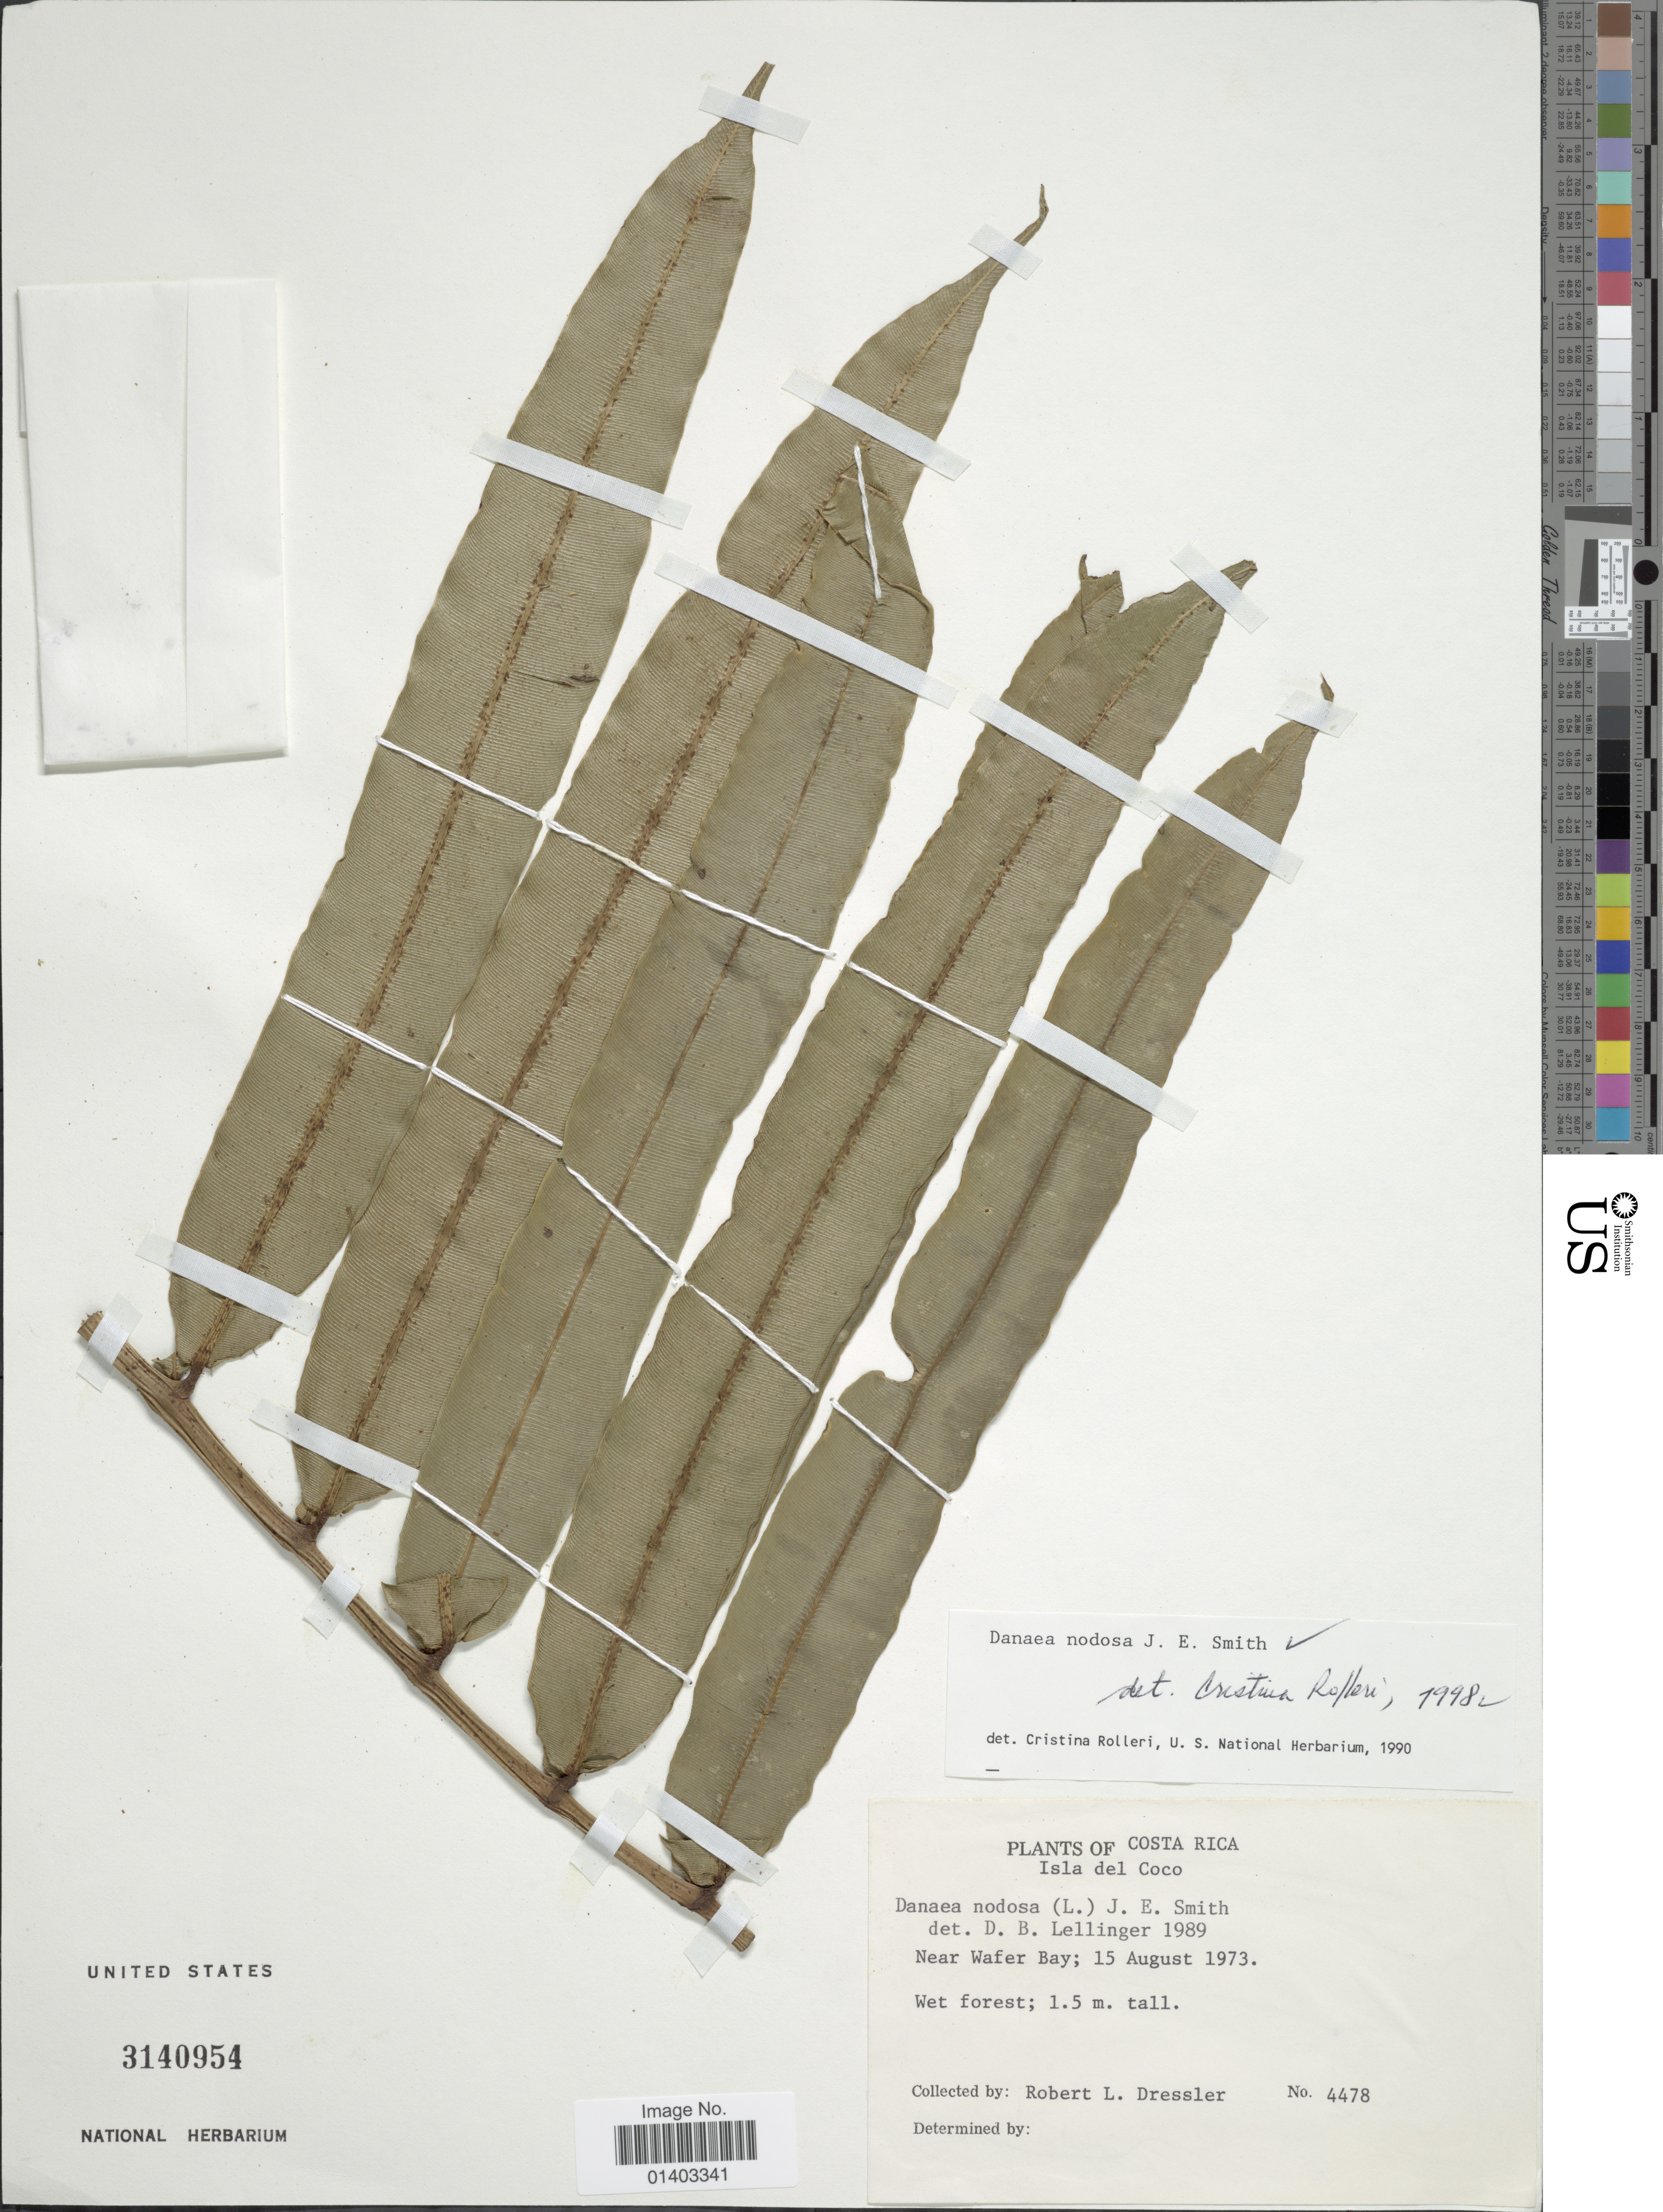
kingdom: Plantae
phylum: Tracheophyta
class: Polypodiopsida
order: Marattiales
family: Marattiaceae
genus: Danaea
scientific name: Danaea nodosa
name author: (L.) Sm.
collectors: R. Dressler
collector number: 4478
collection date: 1973-08-15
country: Costa Rica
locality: Isla del Coco, Near Wafer Bay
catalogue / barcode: US 3140954